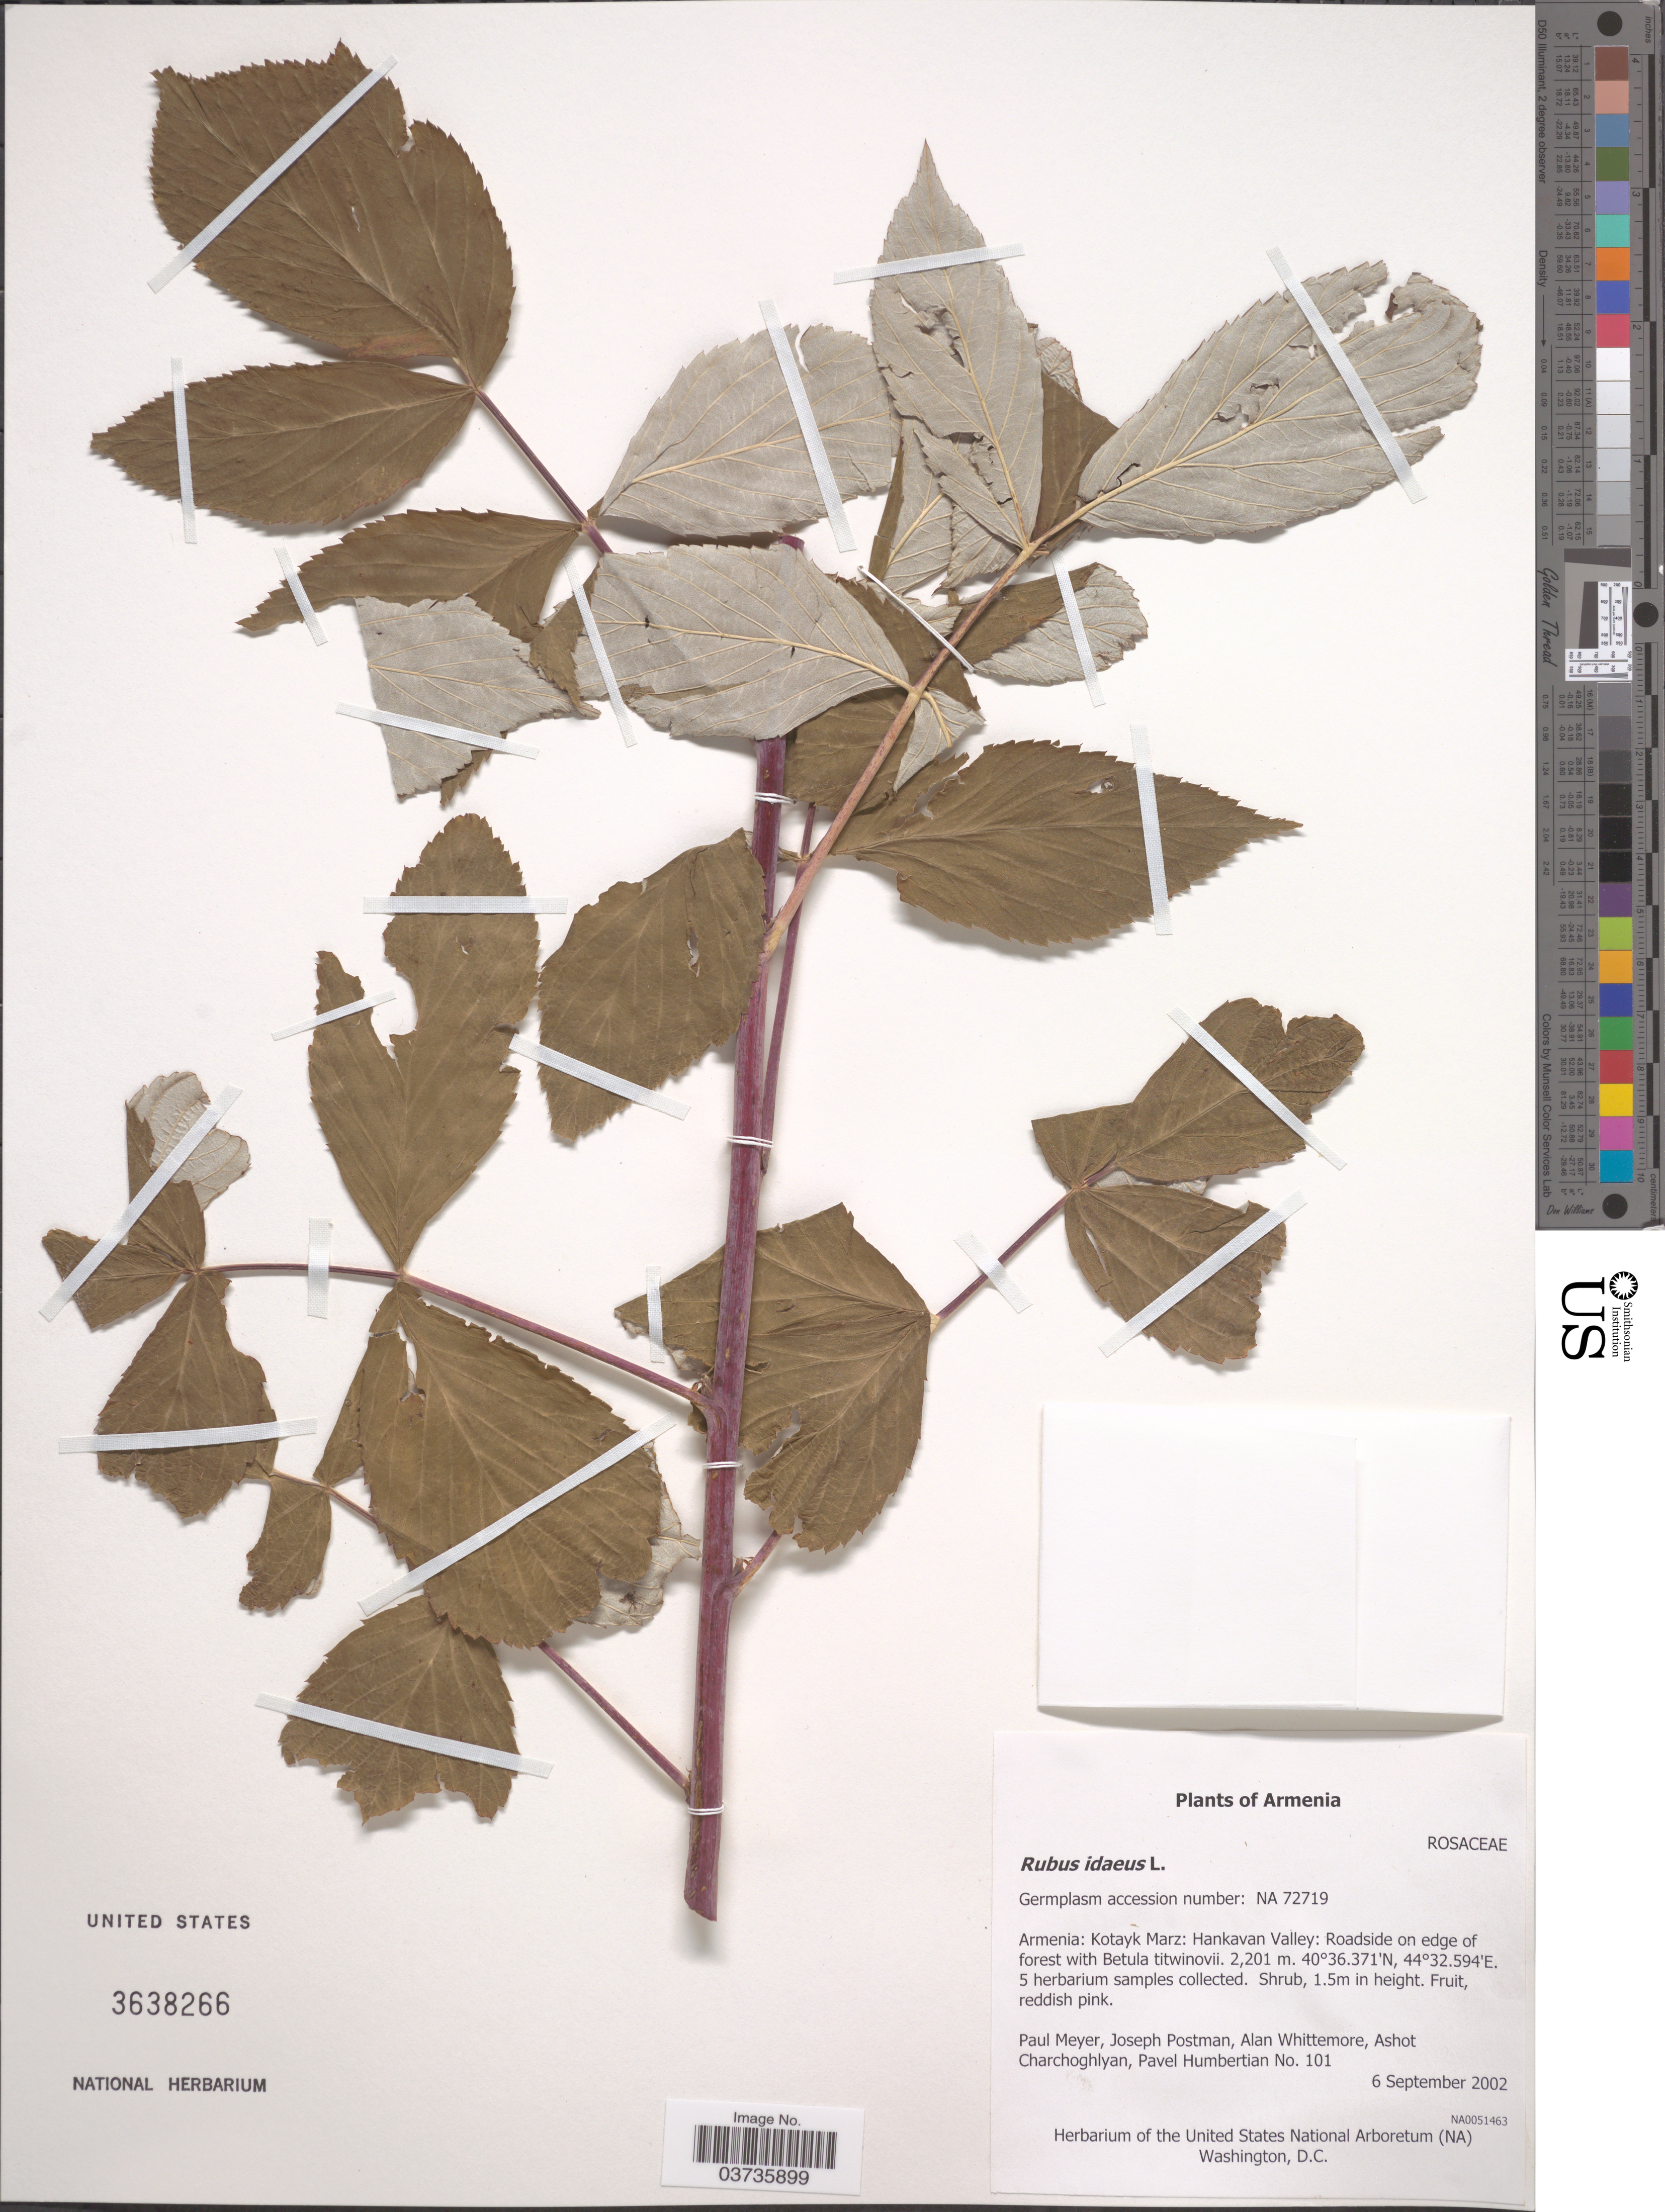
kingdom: Plantae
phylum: Tracheophyta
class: Magnoliopsida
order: Rosales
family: Rosaceae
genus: Rubus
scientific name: Rubus idaeus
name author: L.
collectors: P. Meyer, J. Postman, A. T. Whittemore, A. Charchoghlyan & P. Humbertian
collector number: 101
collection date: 2002-09-06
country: Armenia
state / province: Kotayk'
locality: Koytak Marz: Hankavan Valley: Roadside on edge of forest with Betula titwinovii.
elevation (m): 2201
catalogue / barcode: US 3638266